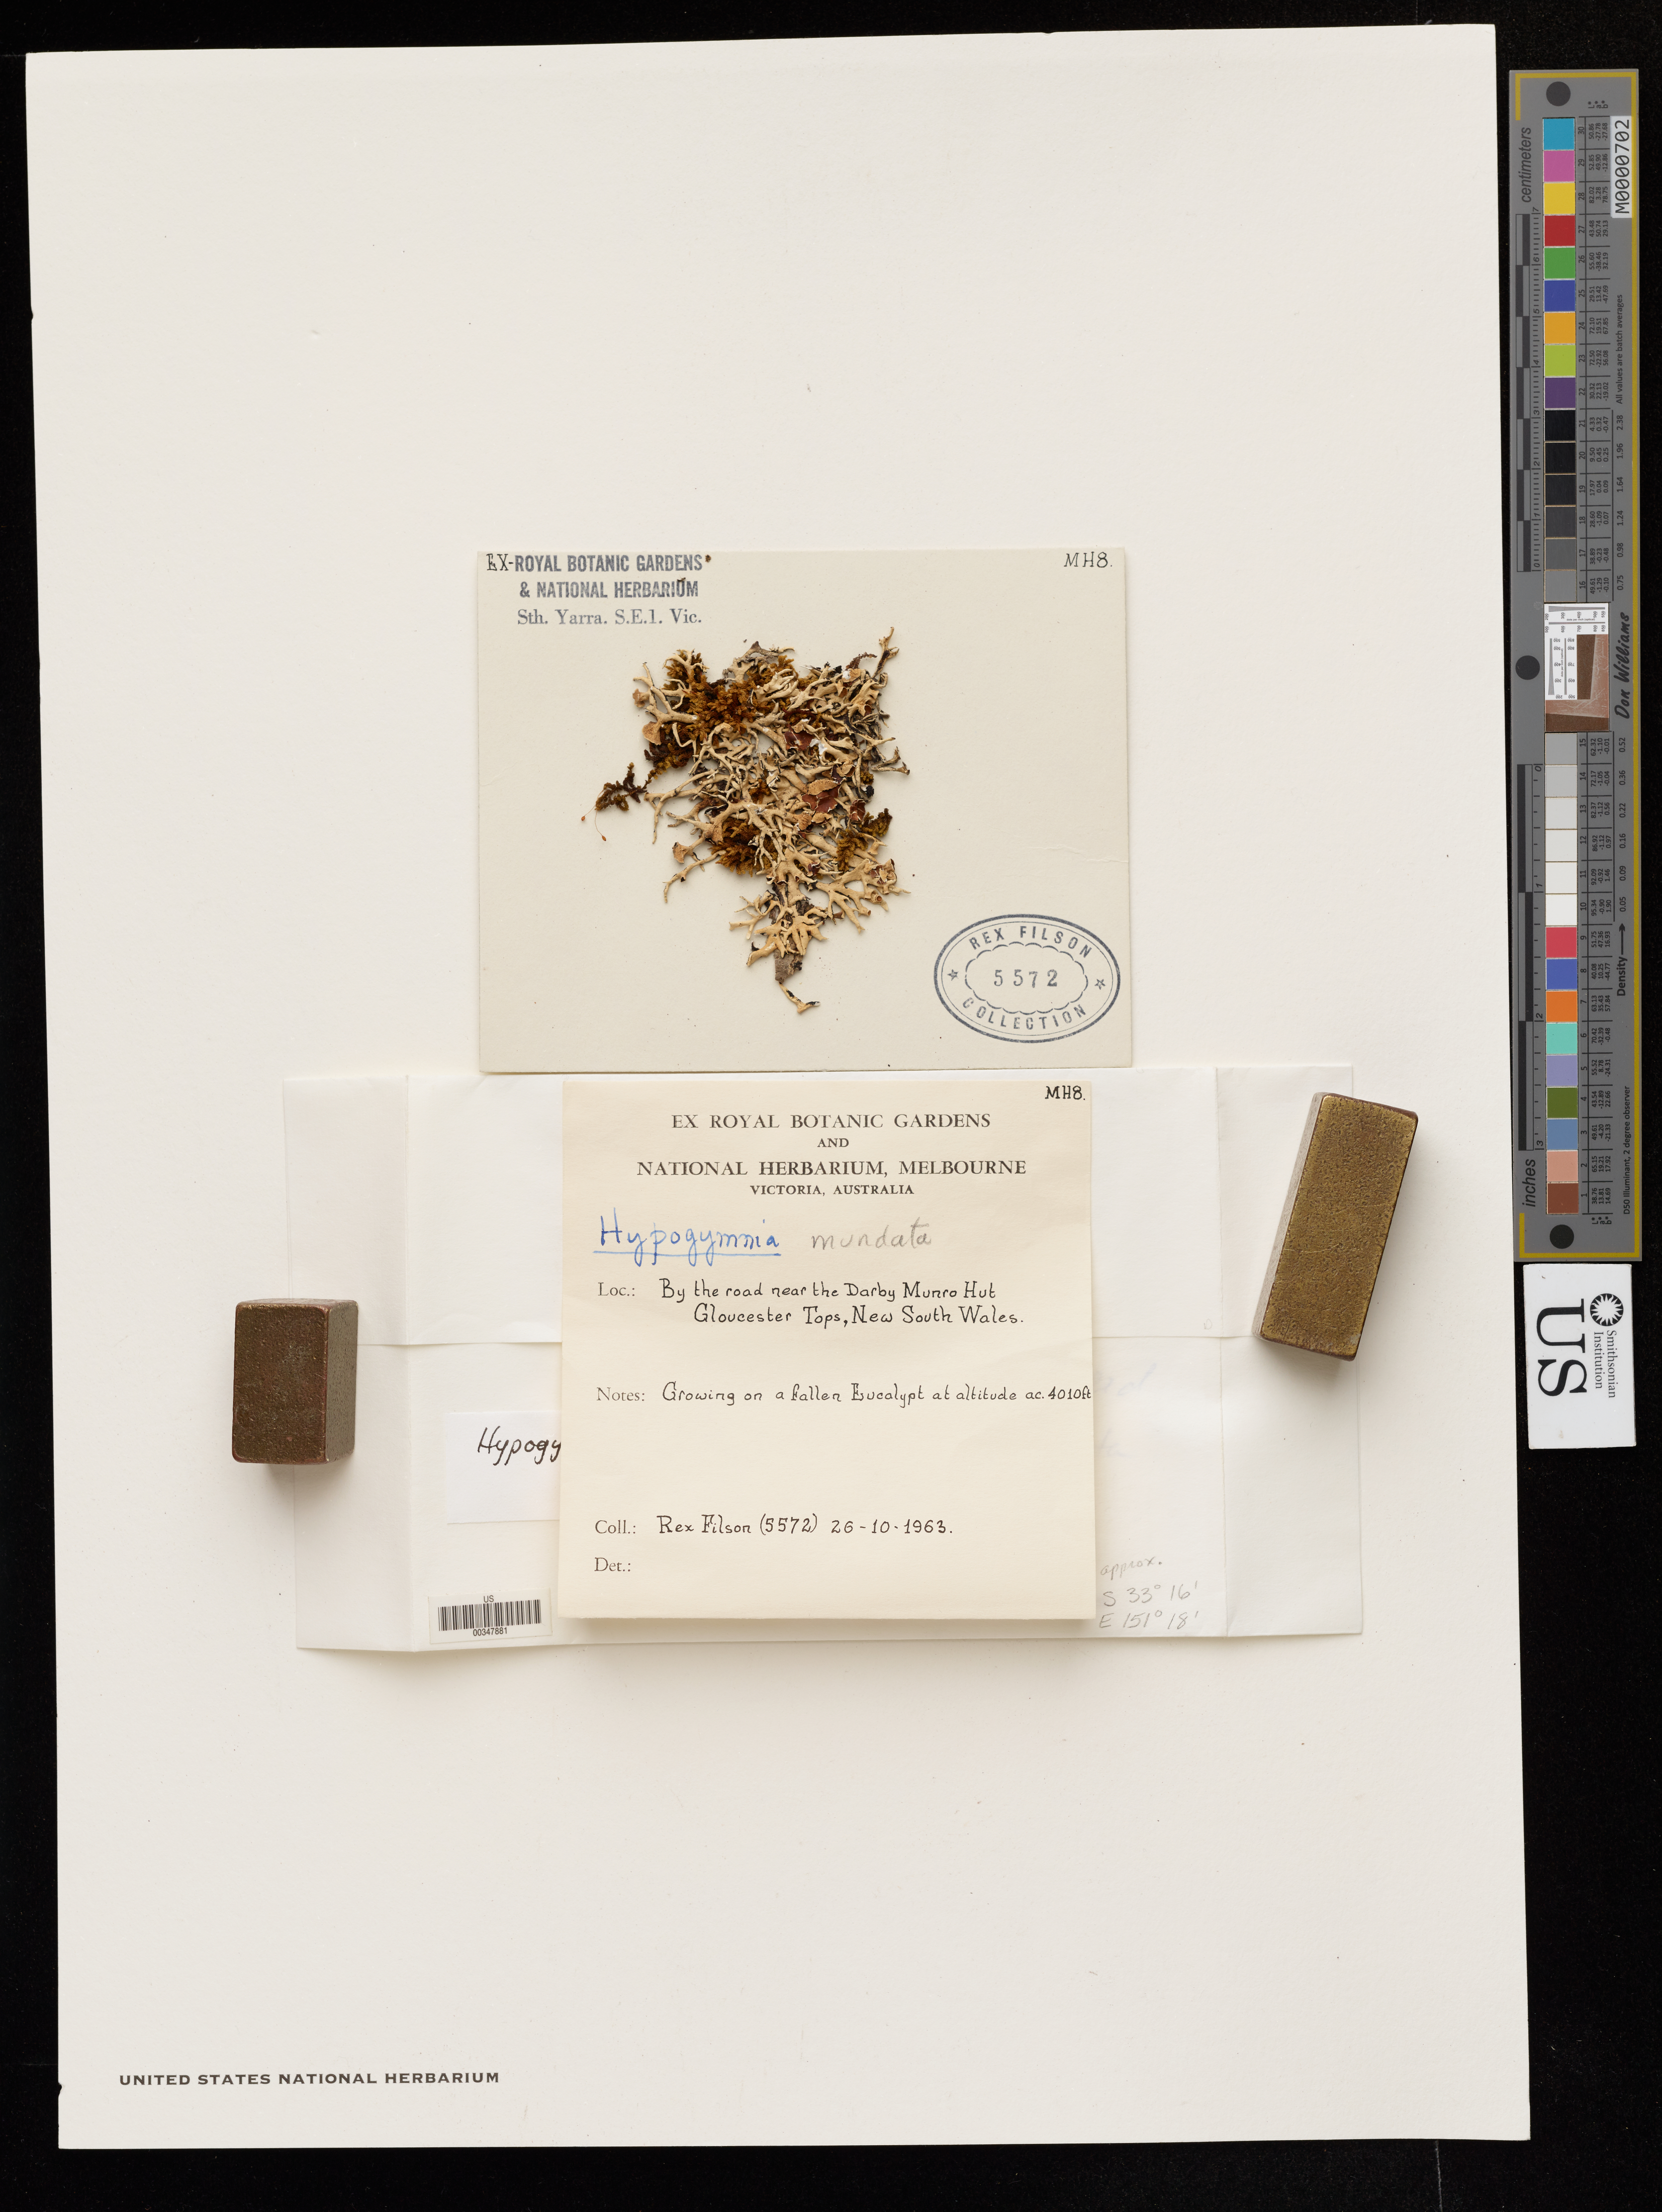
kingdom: Fungi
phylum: Ascomycota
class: Lecanoromycetes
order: Lecanorales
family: Parmeliaceae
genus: Hypogymnia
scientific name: Hypogymnia mundata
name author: (Nyl.) Oxner ex Rass.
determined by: McCune, B.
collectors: R. Filson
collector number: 5572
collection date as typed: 26 Oct 1963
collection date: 1963-10-26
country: Australia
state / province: New South Wales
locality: Near the darby munro hut, gloucester tops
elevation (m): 1222